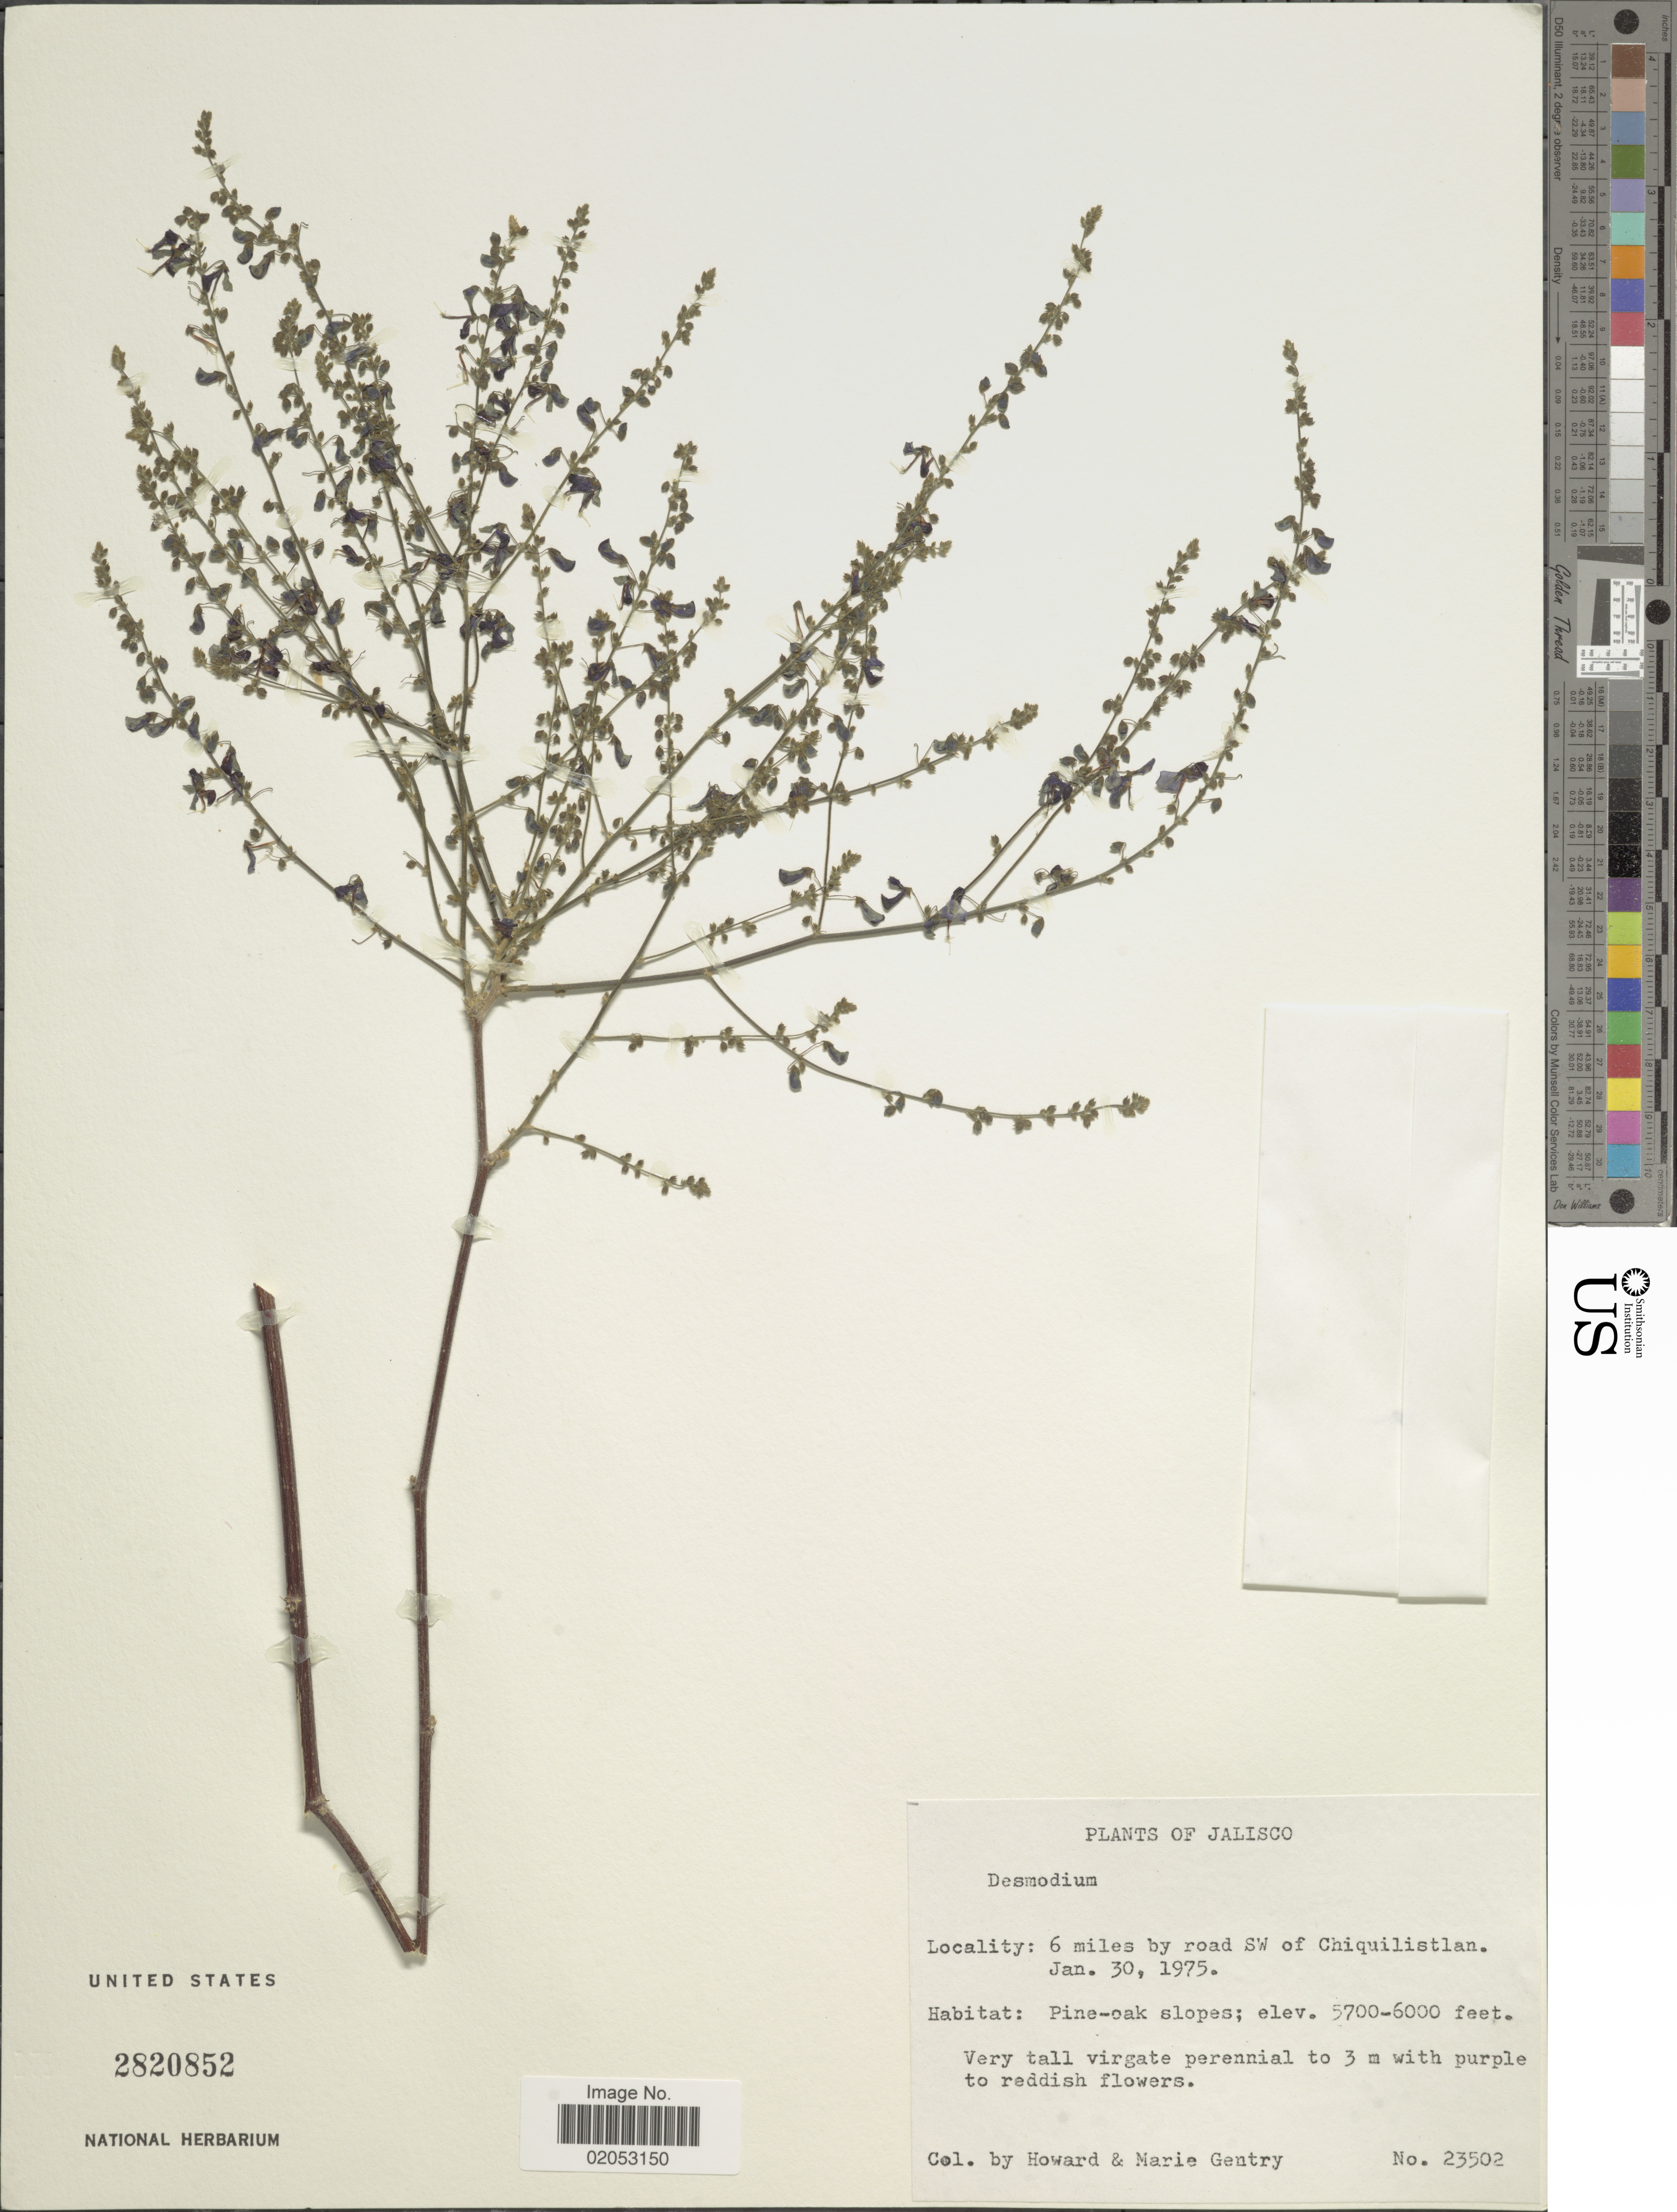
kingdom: Plantae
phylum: Tracheophyta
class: Magnoliopsida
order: Fabales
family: Fabaceae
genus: Desmodium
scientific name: Desmodium sp.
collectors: -. Howard & M. Gentry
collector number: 23502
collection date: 1975-01-30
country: Mexico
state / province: Jalisco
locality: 6 miles by road SW of Chiquilistlan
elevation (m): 1737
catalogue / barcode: US 2820852